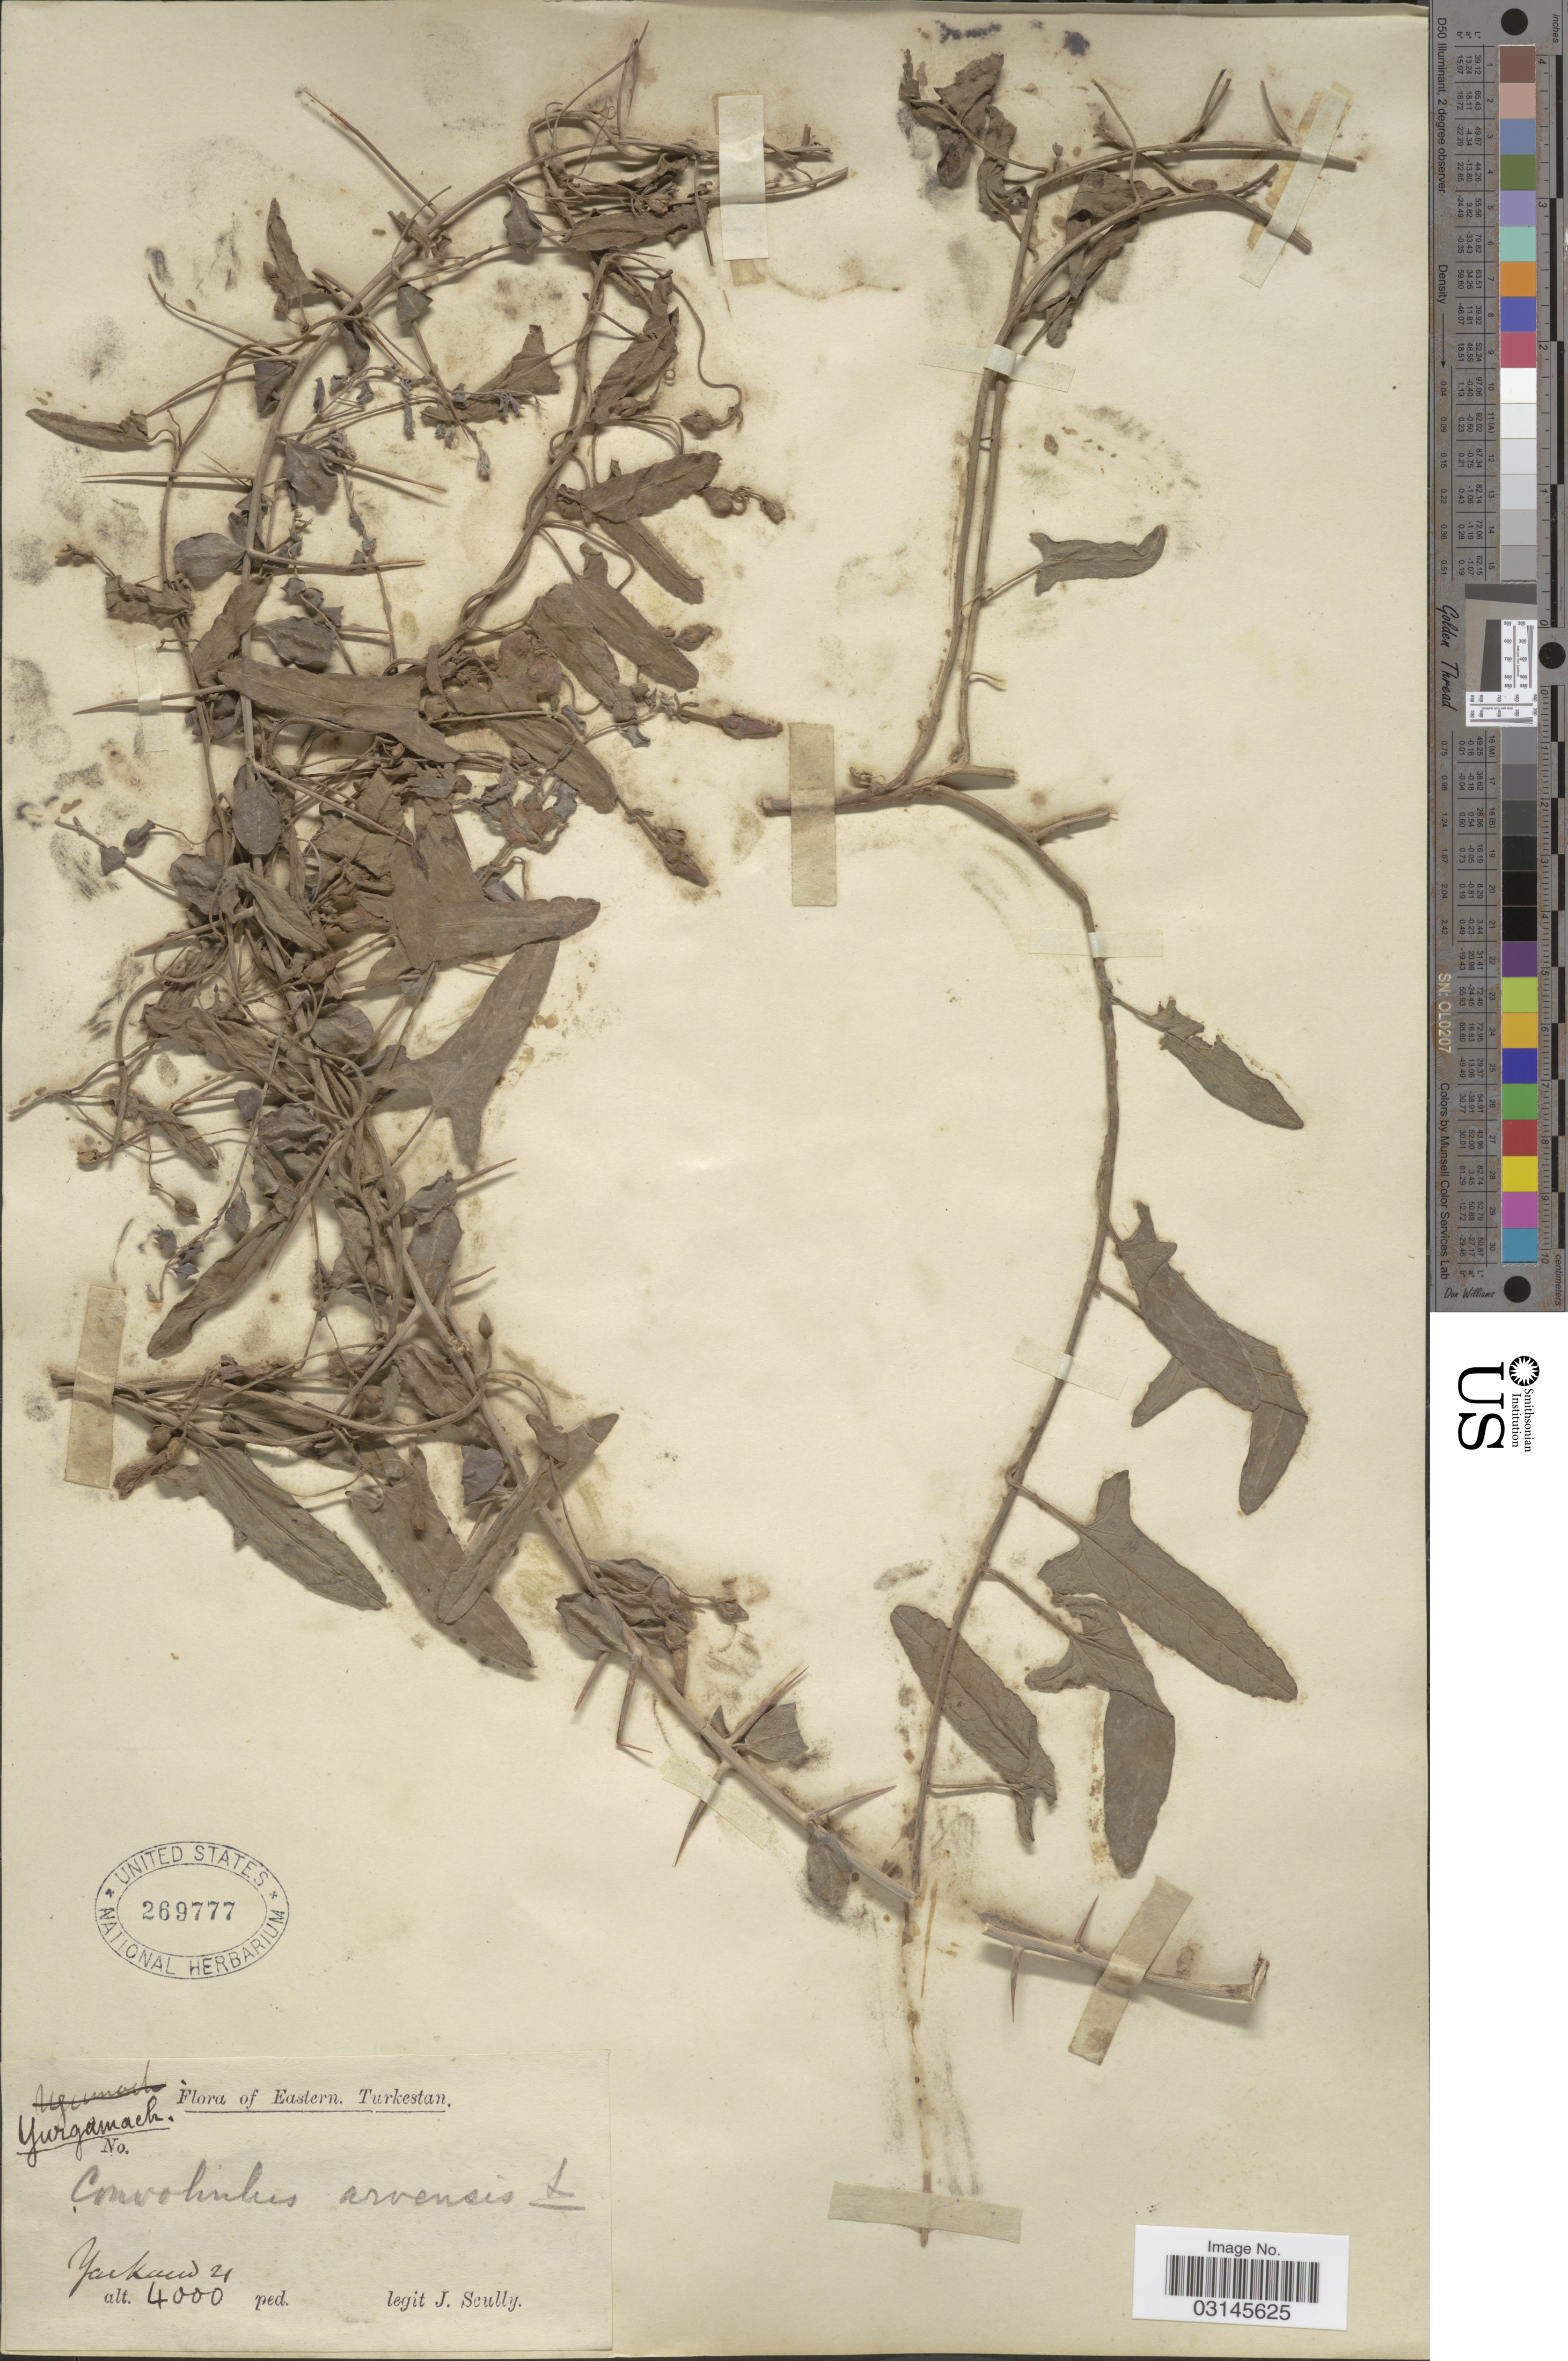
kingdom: Plantae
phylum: Tracheophyta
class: Magnoliopsida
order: Solanales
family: Convolvulaceae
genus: Convolvulus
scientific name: Convolvulus arvensis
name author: L.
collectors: J. Scully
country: China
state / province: Xinjiang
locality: Eastern Turkestan. Yarkand 21 [unsure placement]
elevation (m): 1219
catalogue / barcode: US 269777